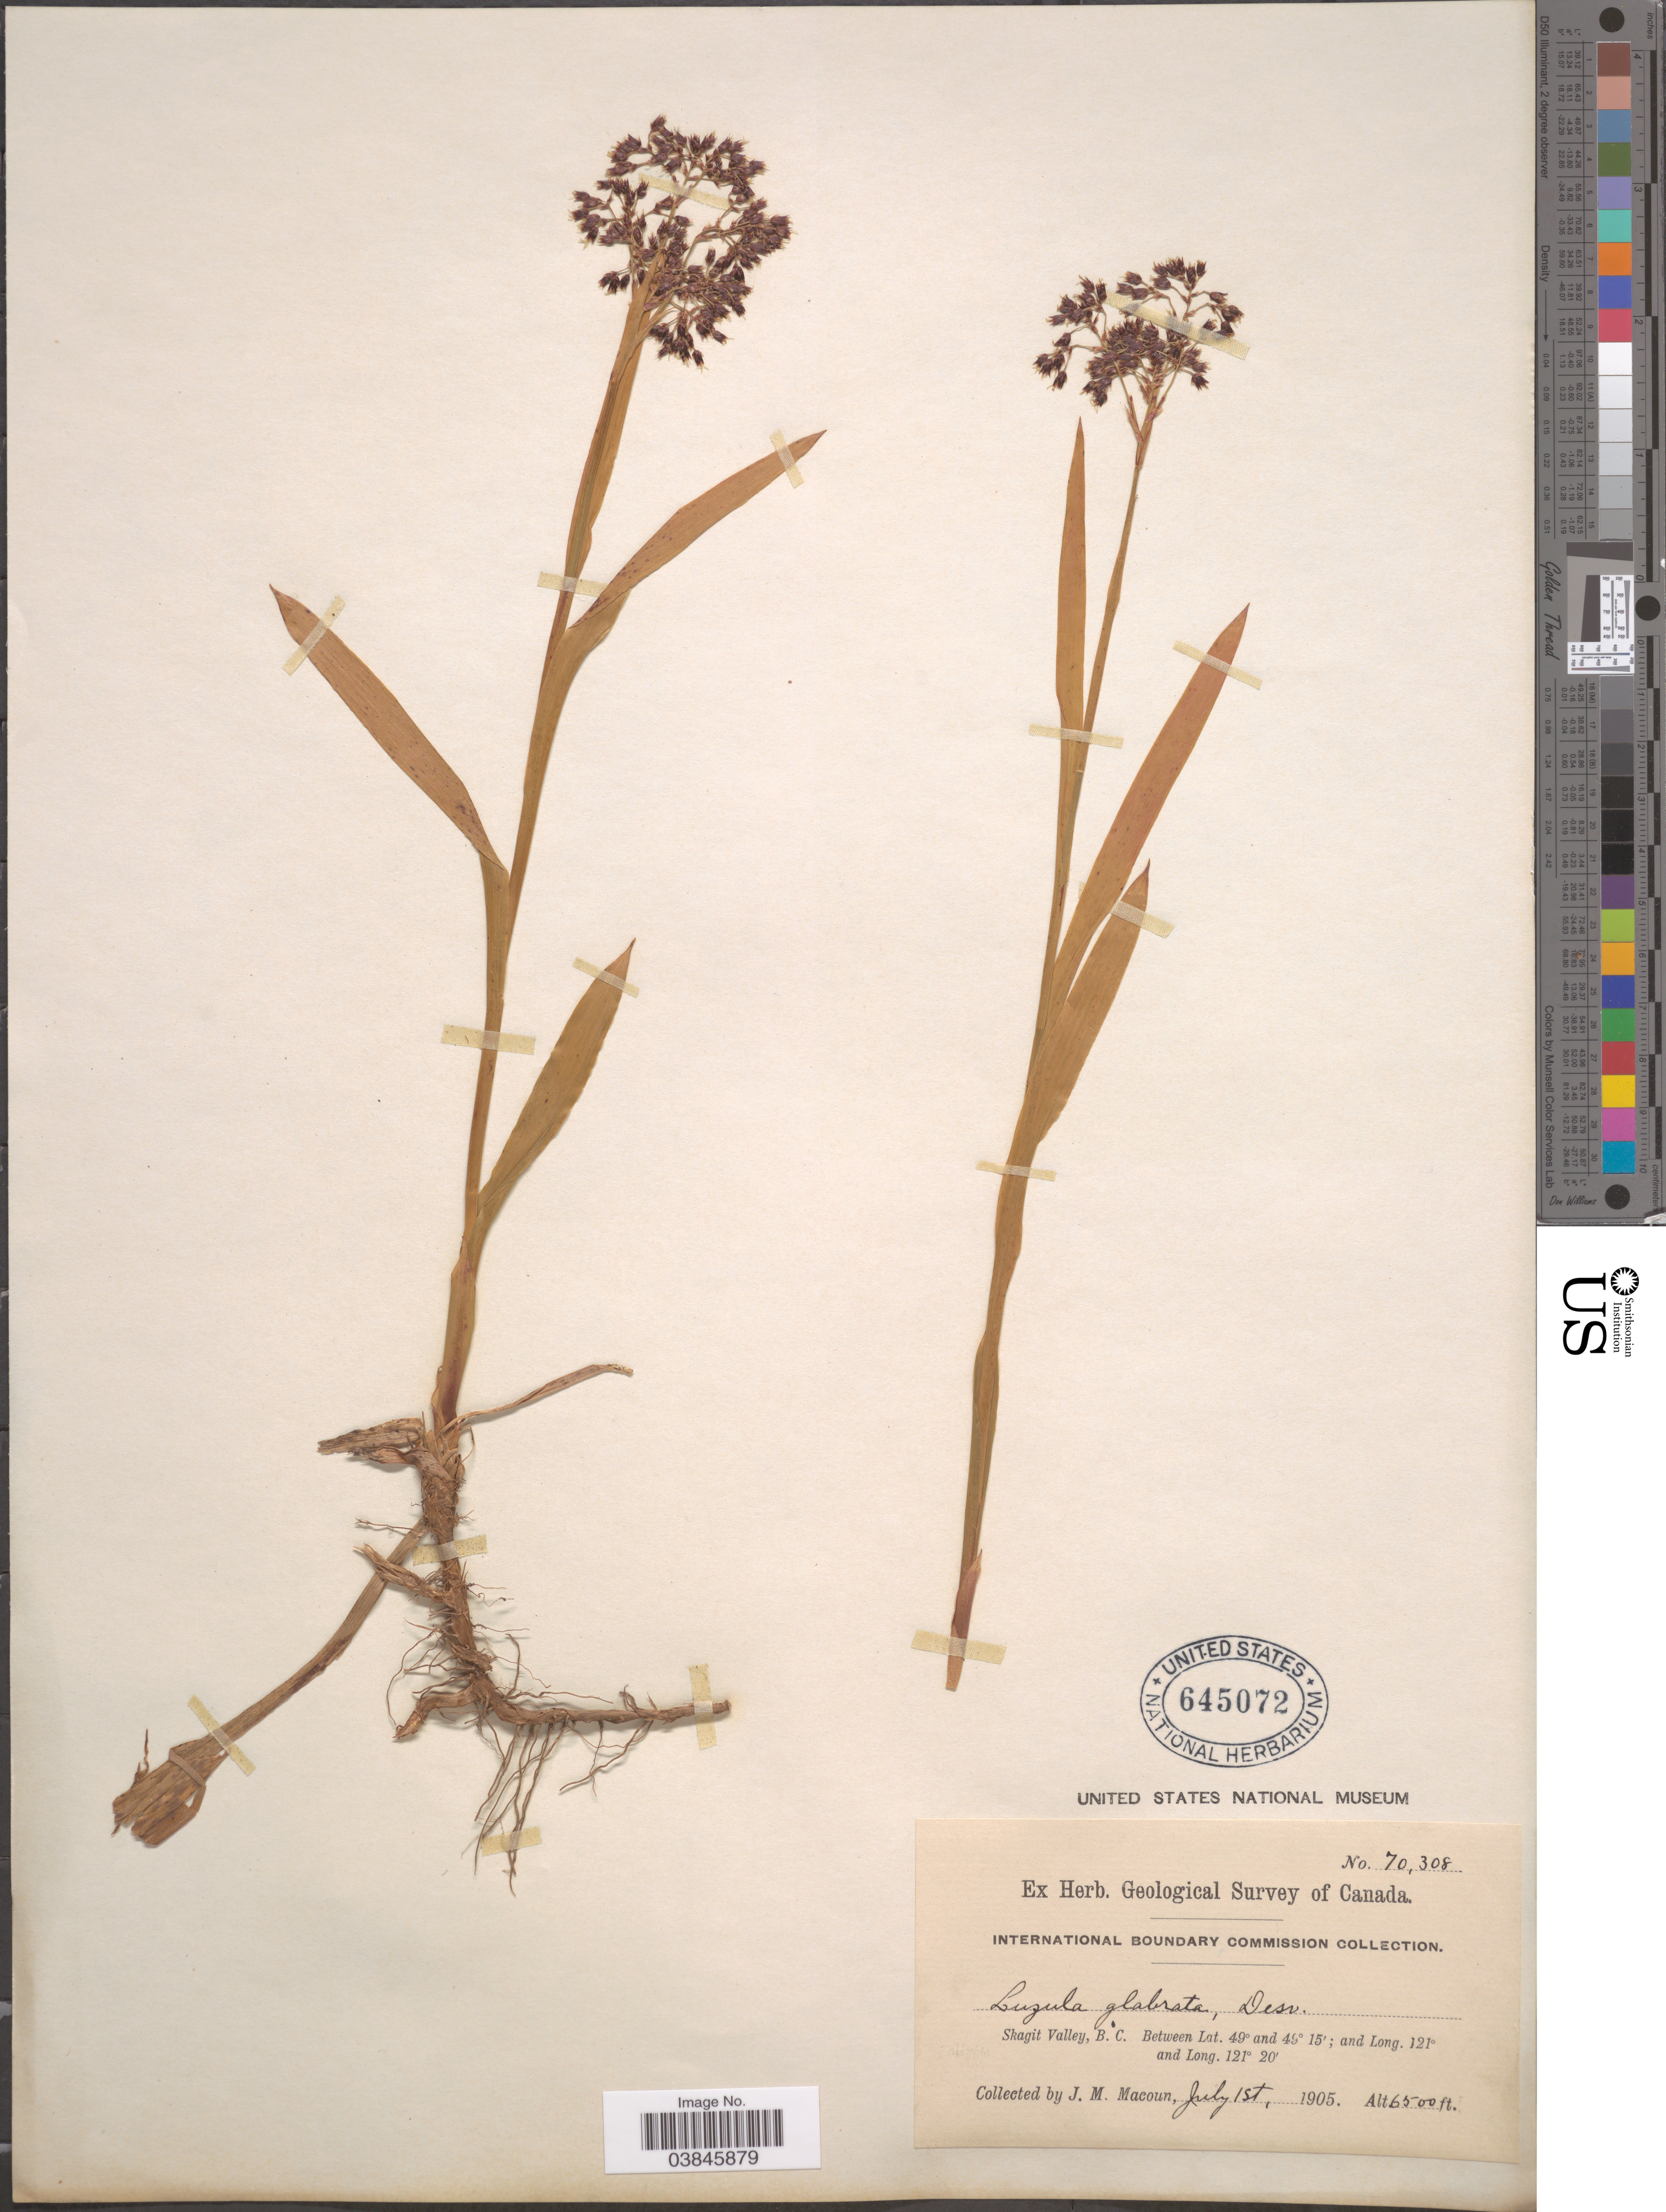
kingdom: Plantae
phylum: Tracheophyta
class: Liliopsida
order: Poales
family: Juncaceae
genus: Luzula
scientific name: Luzula glabrata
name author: (Hoppe) Desv.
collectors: J. M. Macoun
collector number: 70308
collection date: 1905-07-01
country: Canada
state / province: British Columbia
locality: Skagit Valley.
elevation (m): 1981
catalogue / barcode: US 645072